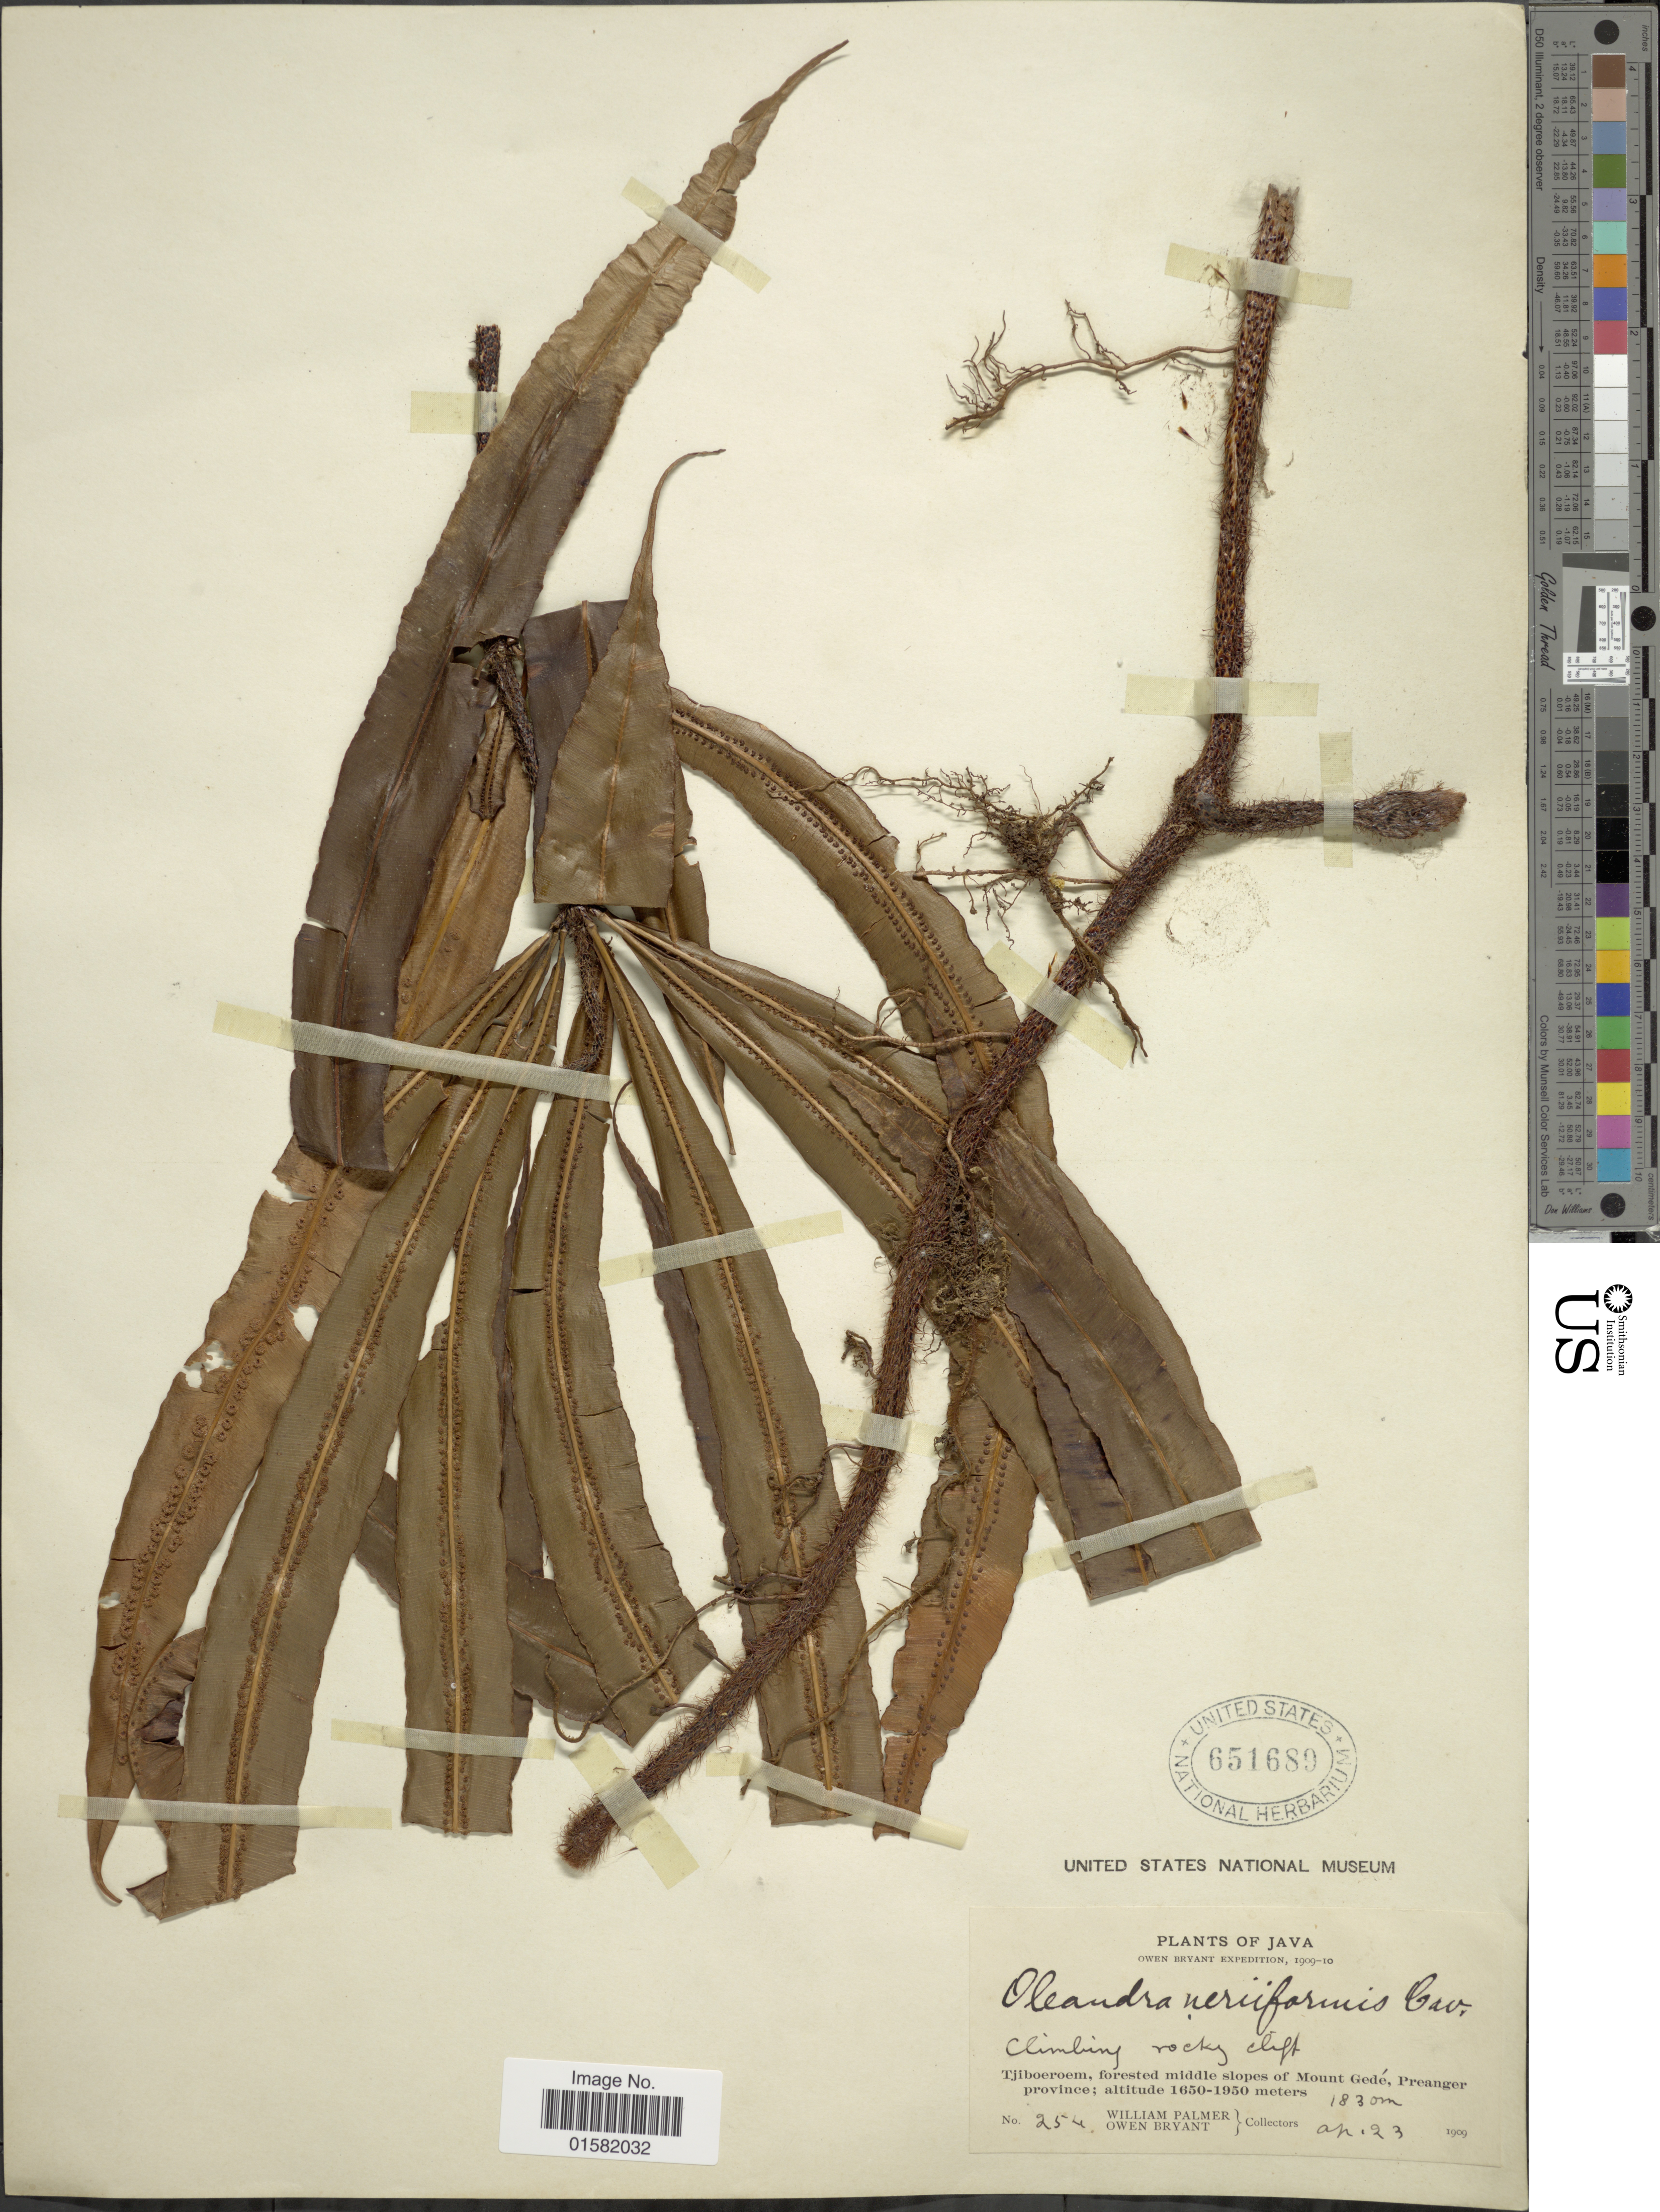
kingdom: Plantae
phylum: Tracheophyta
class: Polypodiopsida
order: Polypodiales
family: Oleandraceae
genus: Oleandra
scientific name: Oleandra neriiformis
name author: Cav.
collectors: W. Palmer & O. Bryant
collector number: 254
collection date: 1909-04-23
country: Indonesia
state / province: Java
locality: Java, Tjiboeroem, forested middle slopes of Mount Gedé, Preanger province.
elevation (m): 1830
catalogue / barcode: US 651689